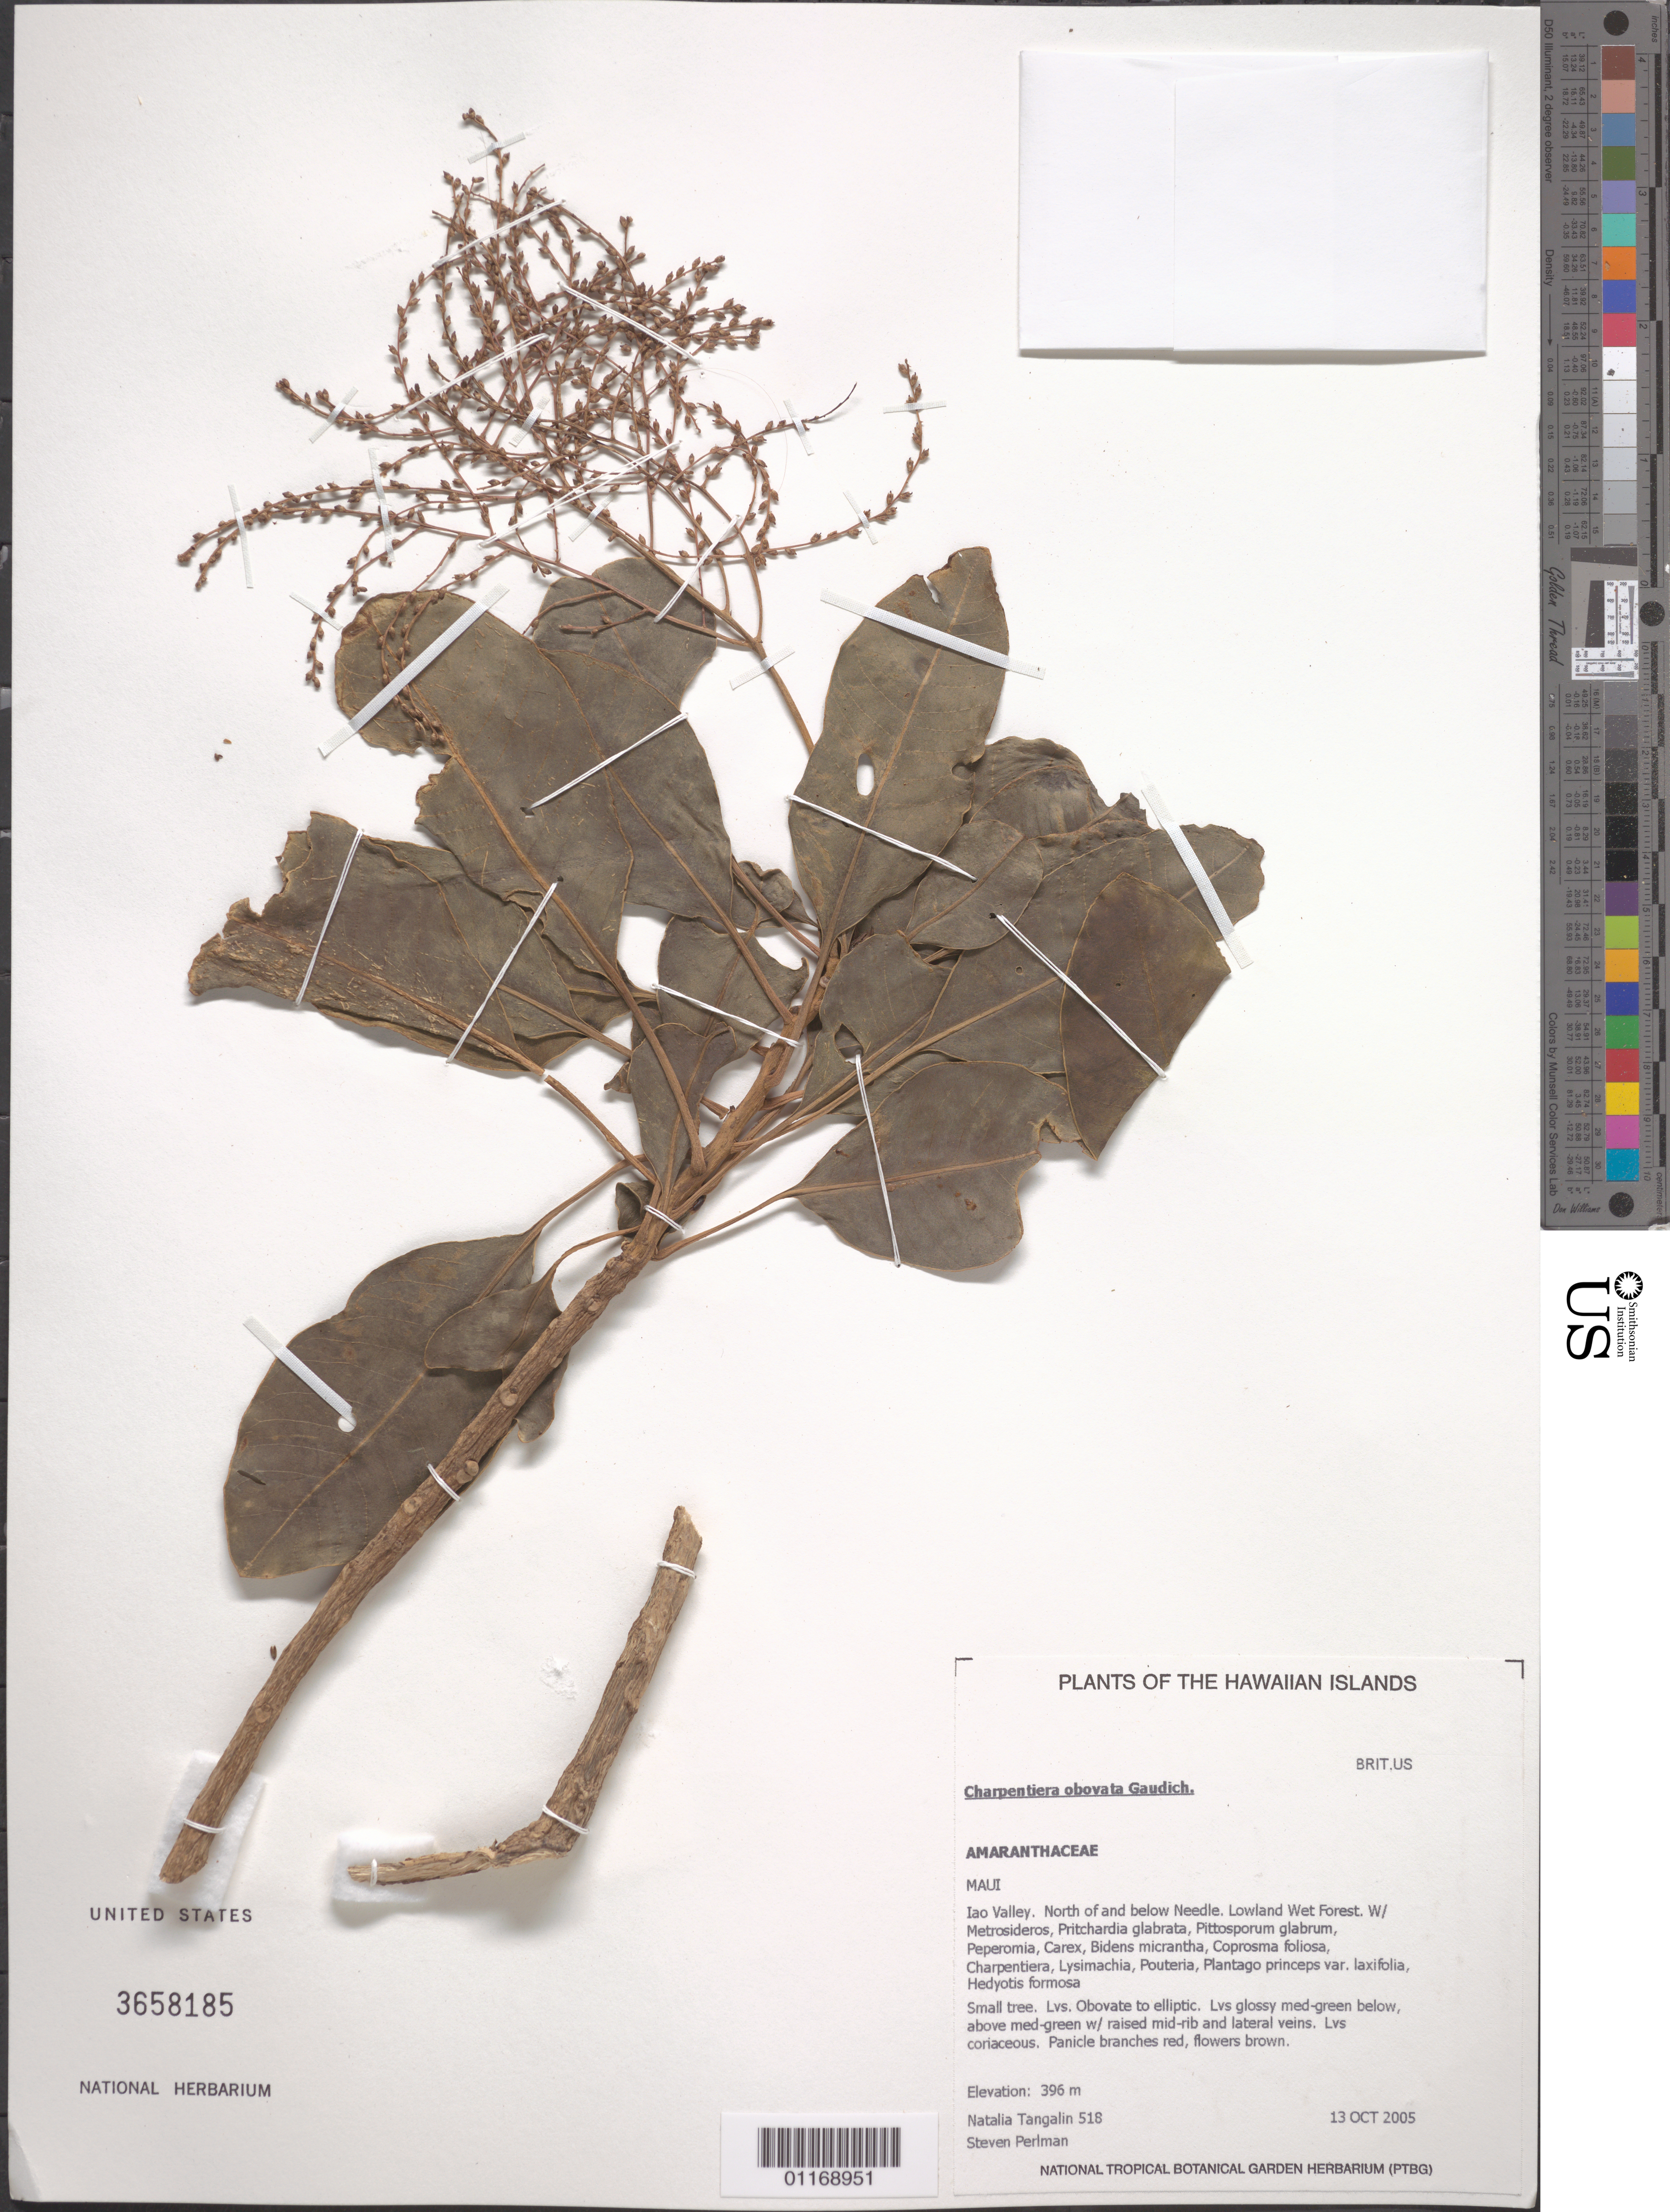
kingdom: Plantae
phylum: Tracheophyta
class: Magnoliopsida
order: Caryophyllales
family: Amaranthaceae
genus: Charpentiera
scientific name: Charpentiera obovata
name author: Gaudich.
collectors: N. Tangalin & S. P. Perlman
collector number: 518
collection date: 2005-10-13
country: United States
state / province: Hawaii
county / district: Maui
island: Maui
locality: Iao Valley, North and below Needle.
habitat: Lowland wet forest.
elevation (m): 396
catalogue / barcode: US 3658185